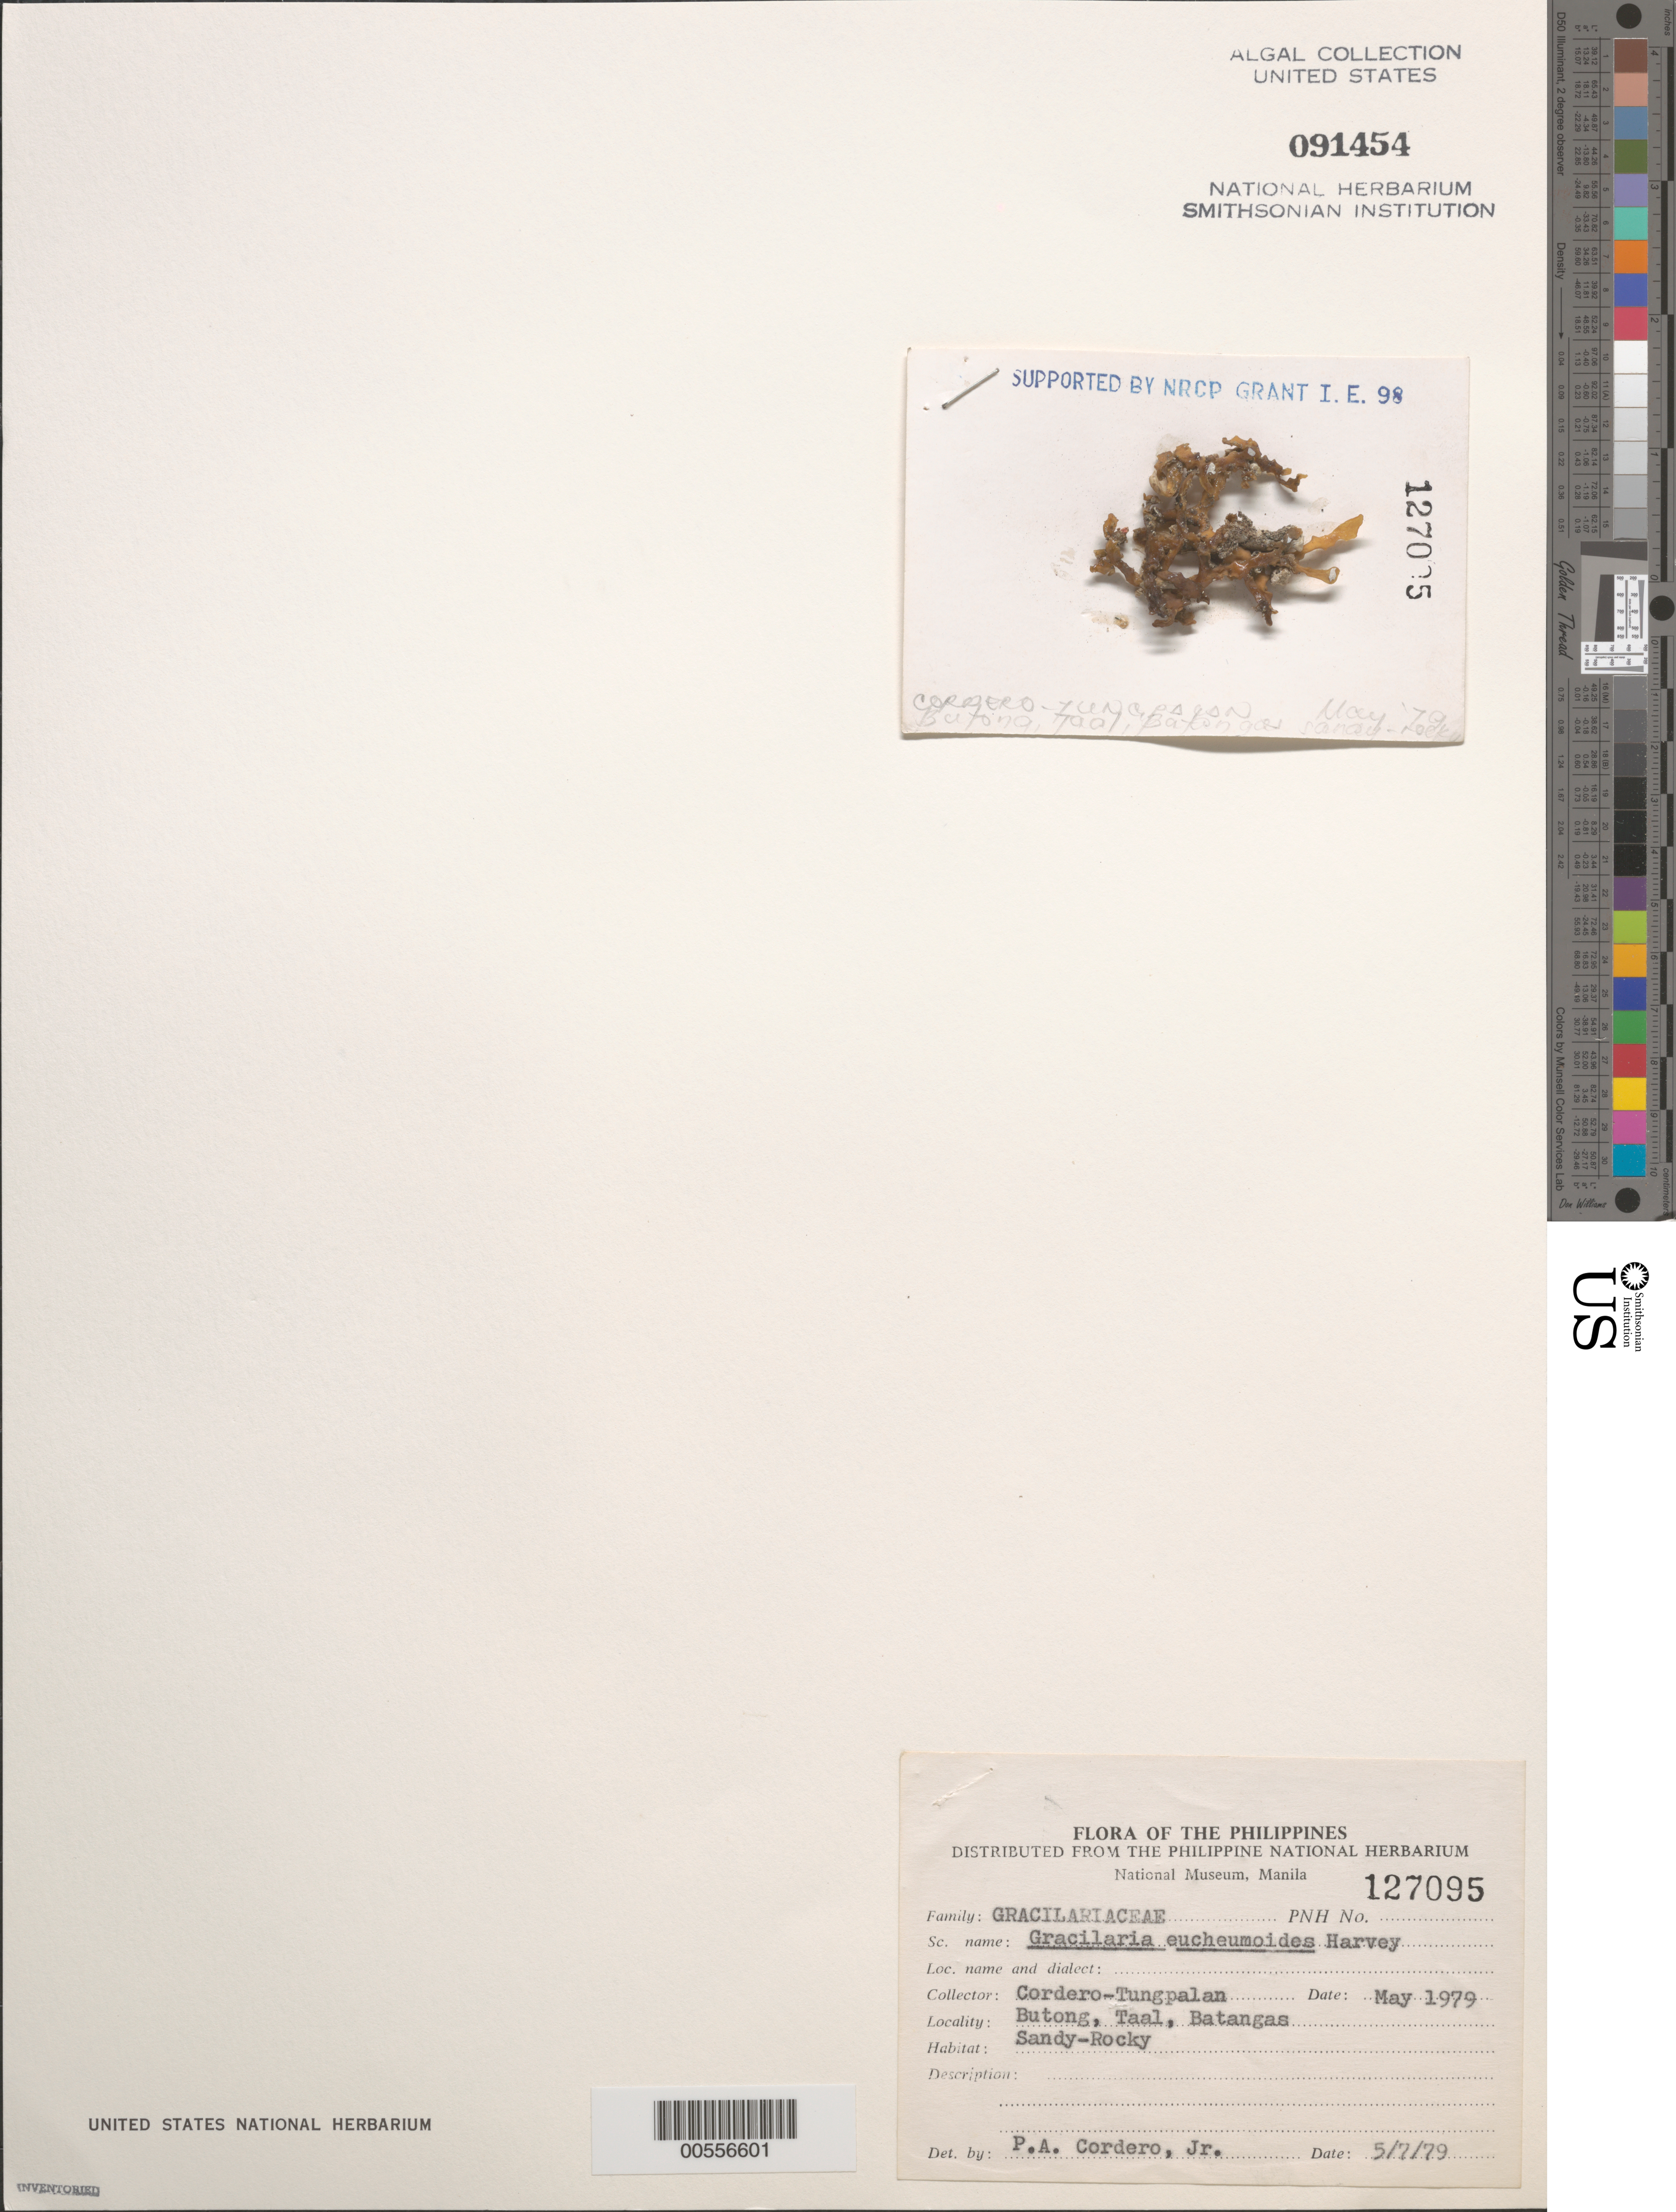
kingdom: Plantae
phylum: Rhodophyta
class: Florideophyceae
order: Gracilariales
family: Gracilariaceae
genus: Gracilaria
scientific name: Gracilaria eucheumioides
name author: Harv.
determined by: Cordero, P. A., Jr.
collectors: P. A. Cordero & A. Tungpalan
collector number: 127095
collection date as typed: May 1979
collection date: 1979-05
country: Philippines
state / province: Calabarzon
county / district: Batangas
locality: Butong, taal, batangas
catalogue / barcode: US 91454